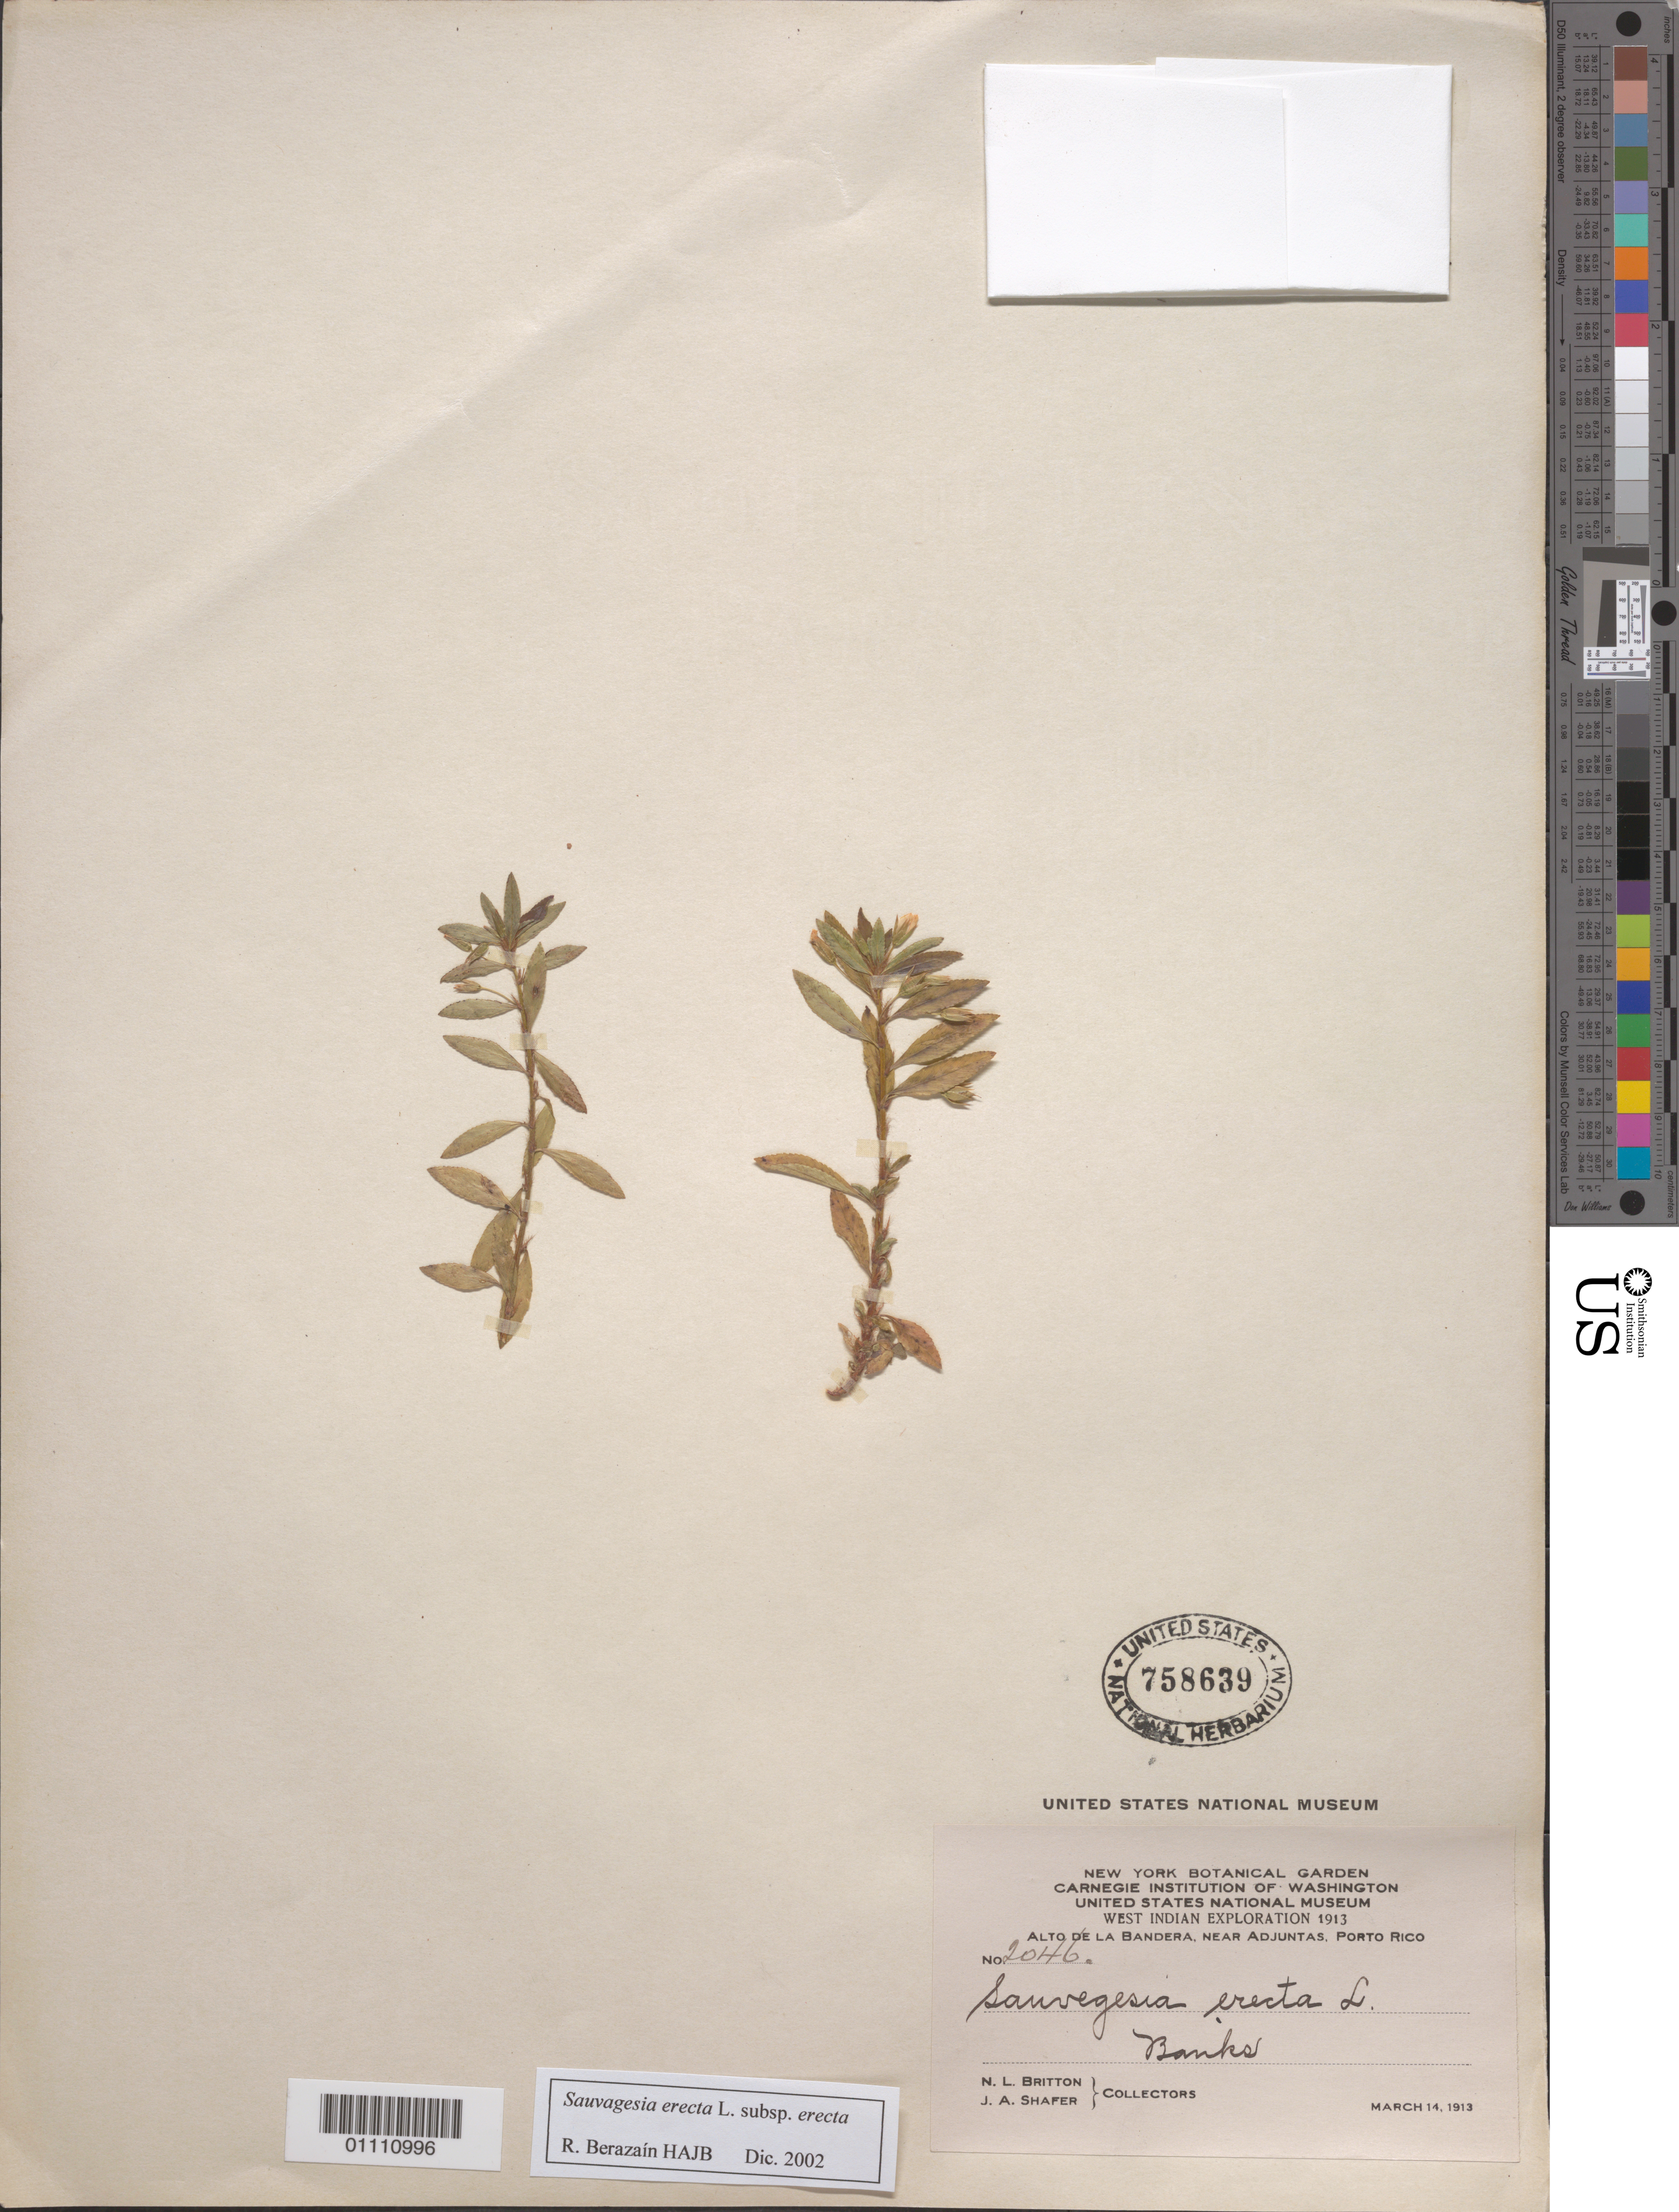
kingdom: Plantae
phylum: Tracheophyta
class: Magnoliopsida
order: Malpighiales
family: Ochnaceae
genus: Sauvagesia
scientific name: Sauvagesia erecta subsp. erecta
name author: L.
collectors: N. Britton & J. A. Shafer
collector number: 2046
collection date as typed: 14 Mar 1913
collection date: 1913-03-14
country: Puerto Rico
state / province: Adjuntas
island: Puerto Rico I.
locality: Alto de la Bandera, Near Adjuntas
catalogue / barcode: US 758639